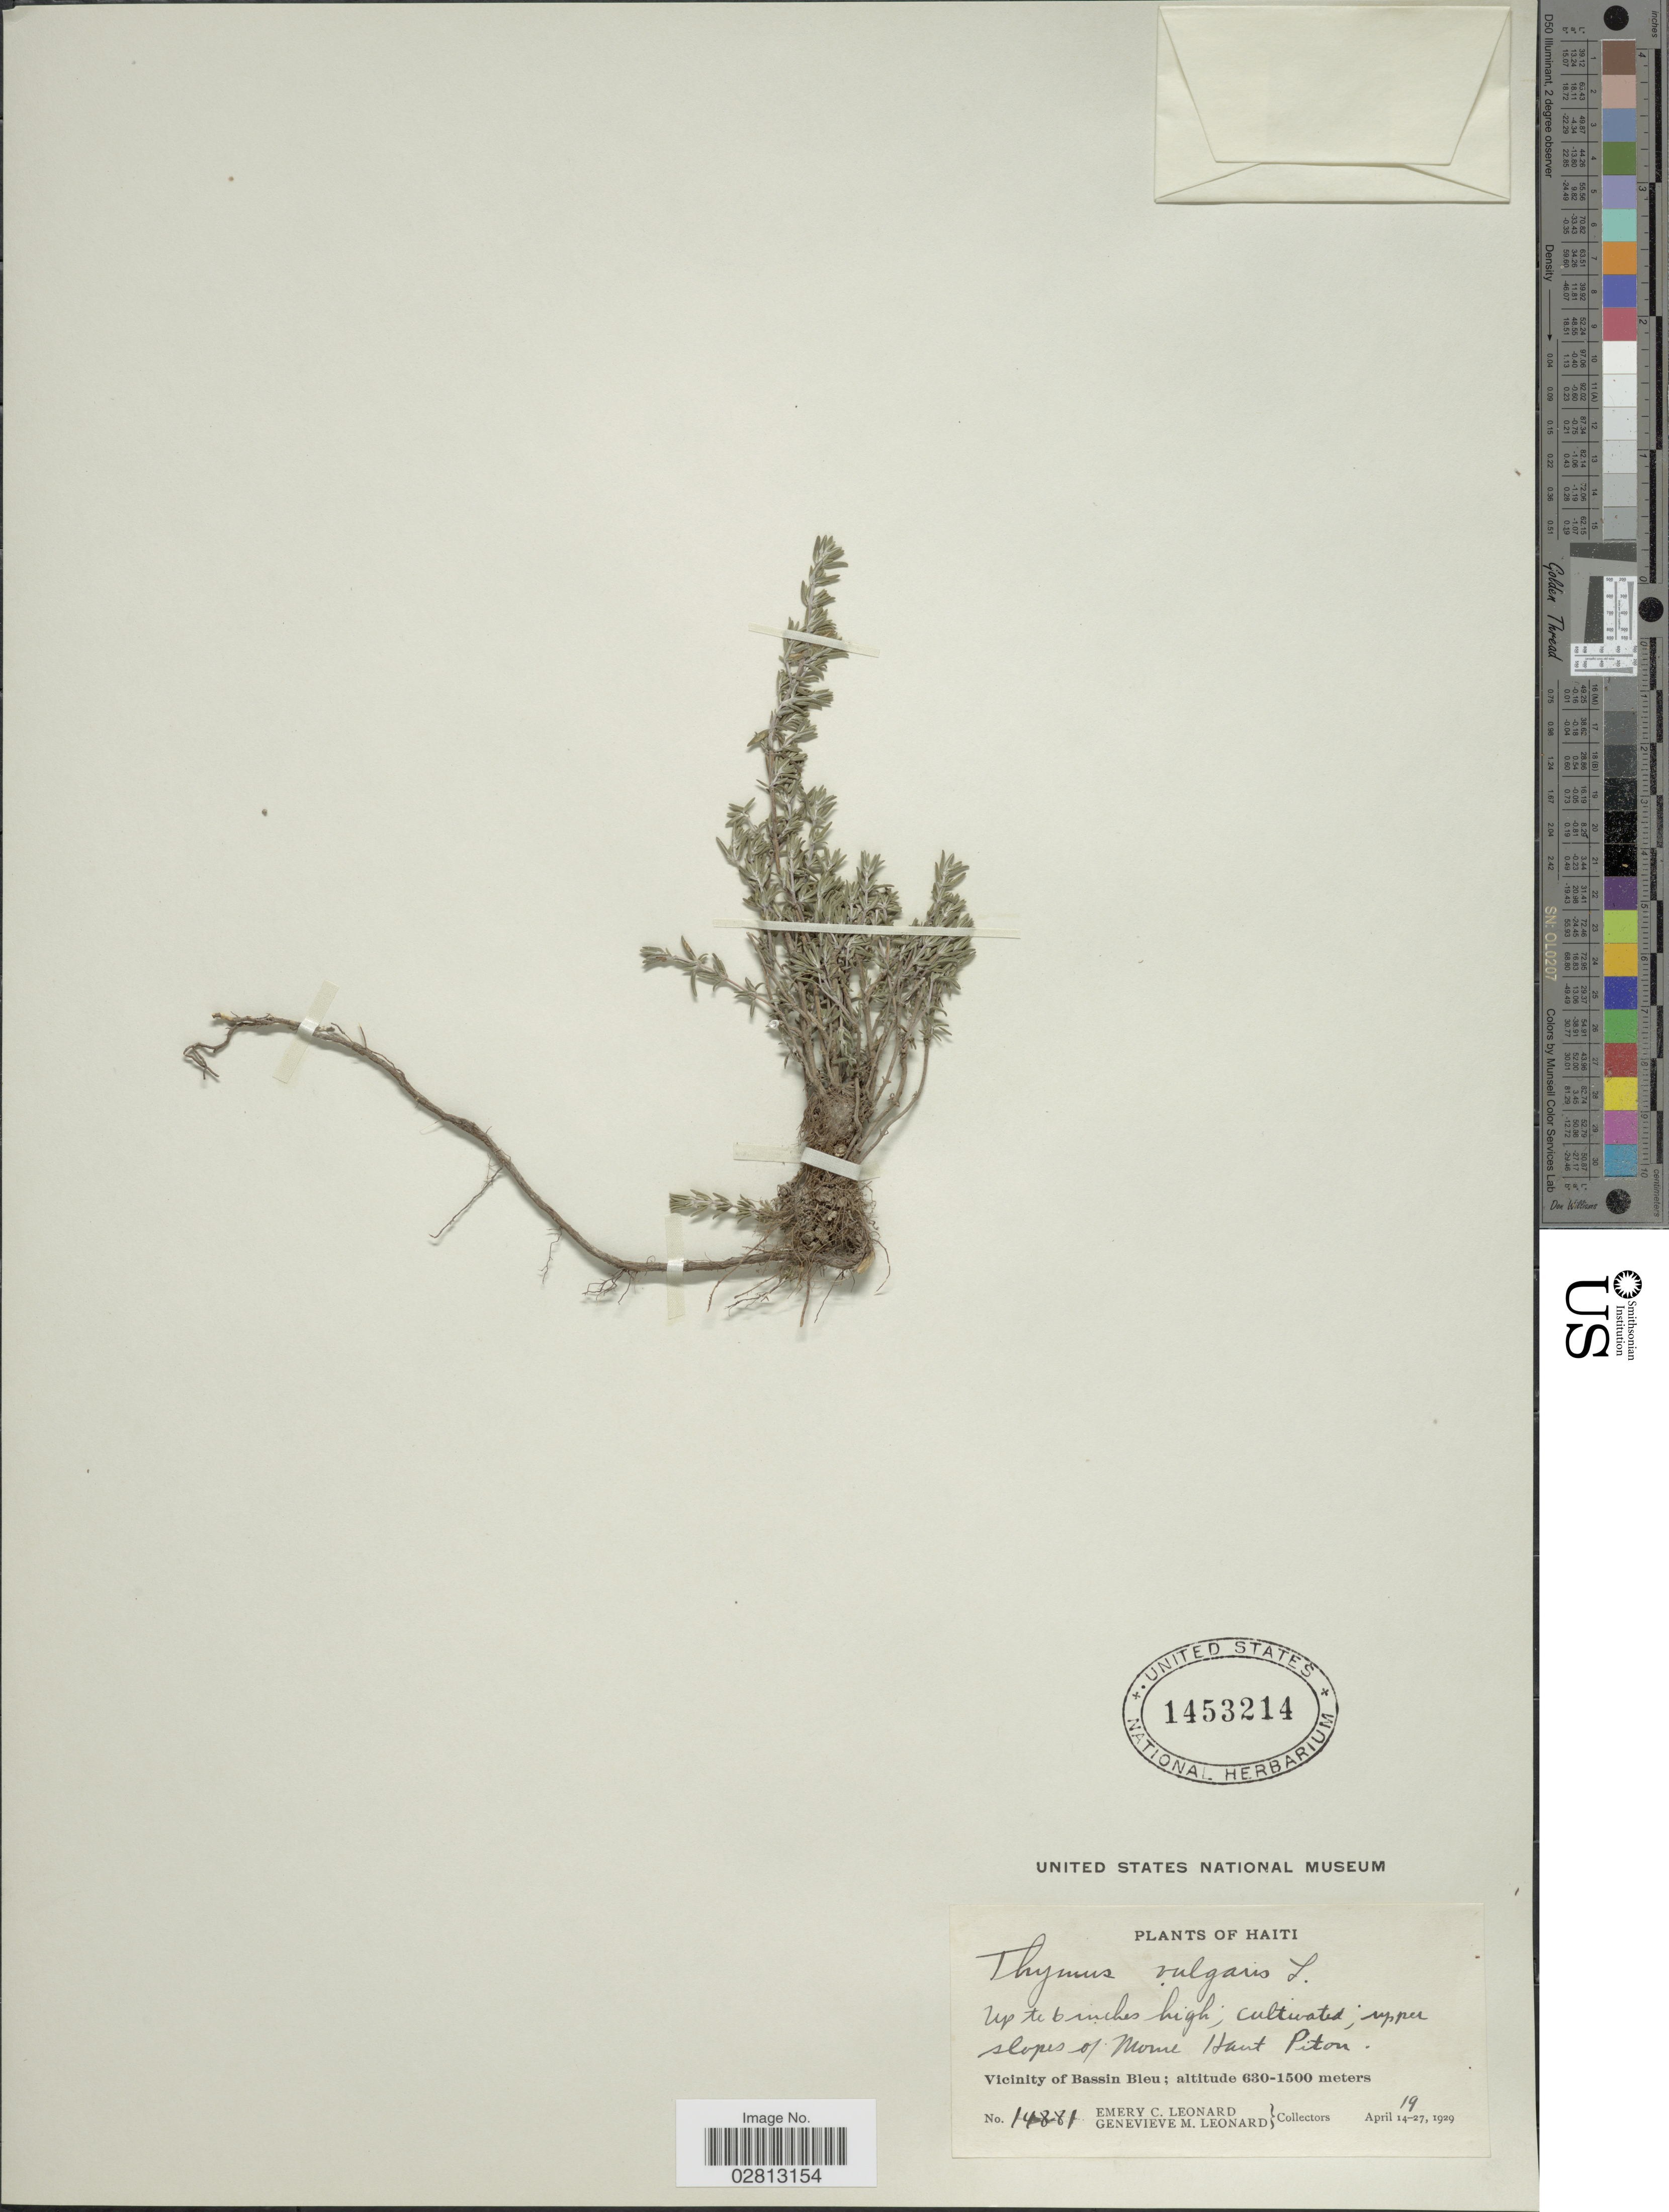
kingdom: Plantae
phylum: Tracheophyta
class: Magnoliopsida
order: Lamiales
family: Lamiaceae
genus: Thymus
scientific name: Thymus vulgaris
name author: L.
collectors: E. C. Leonard & G. M. Leonard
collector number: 14881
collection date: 1929-04-19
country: Haiti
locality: Upper slopes of Morne Haut Piton, Vicinity of Bassin Bleu.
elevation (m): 630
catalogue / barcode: US 1453214